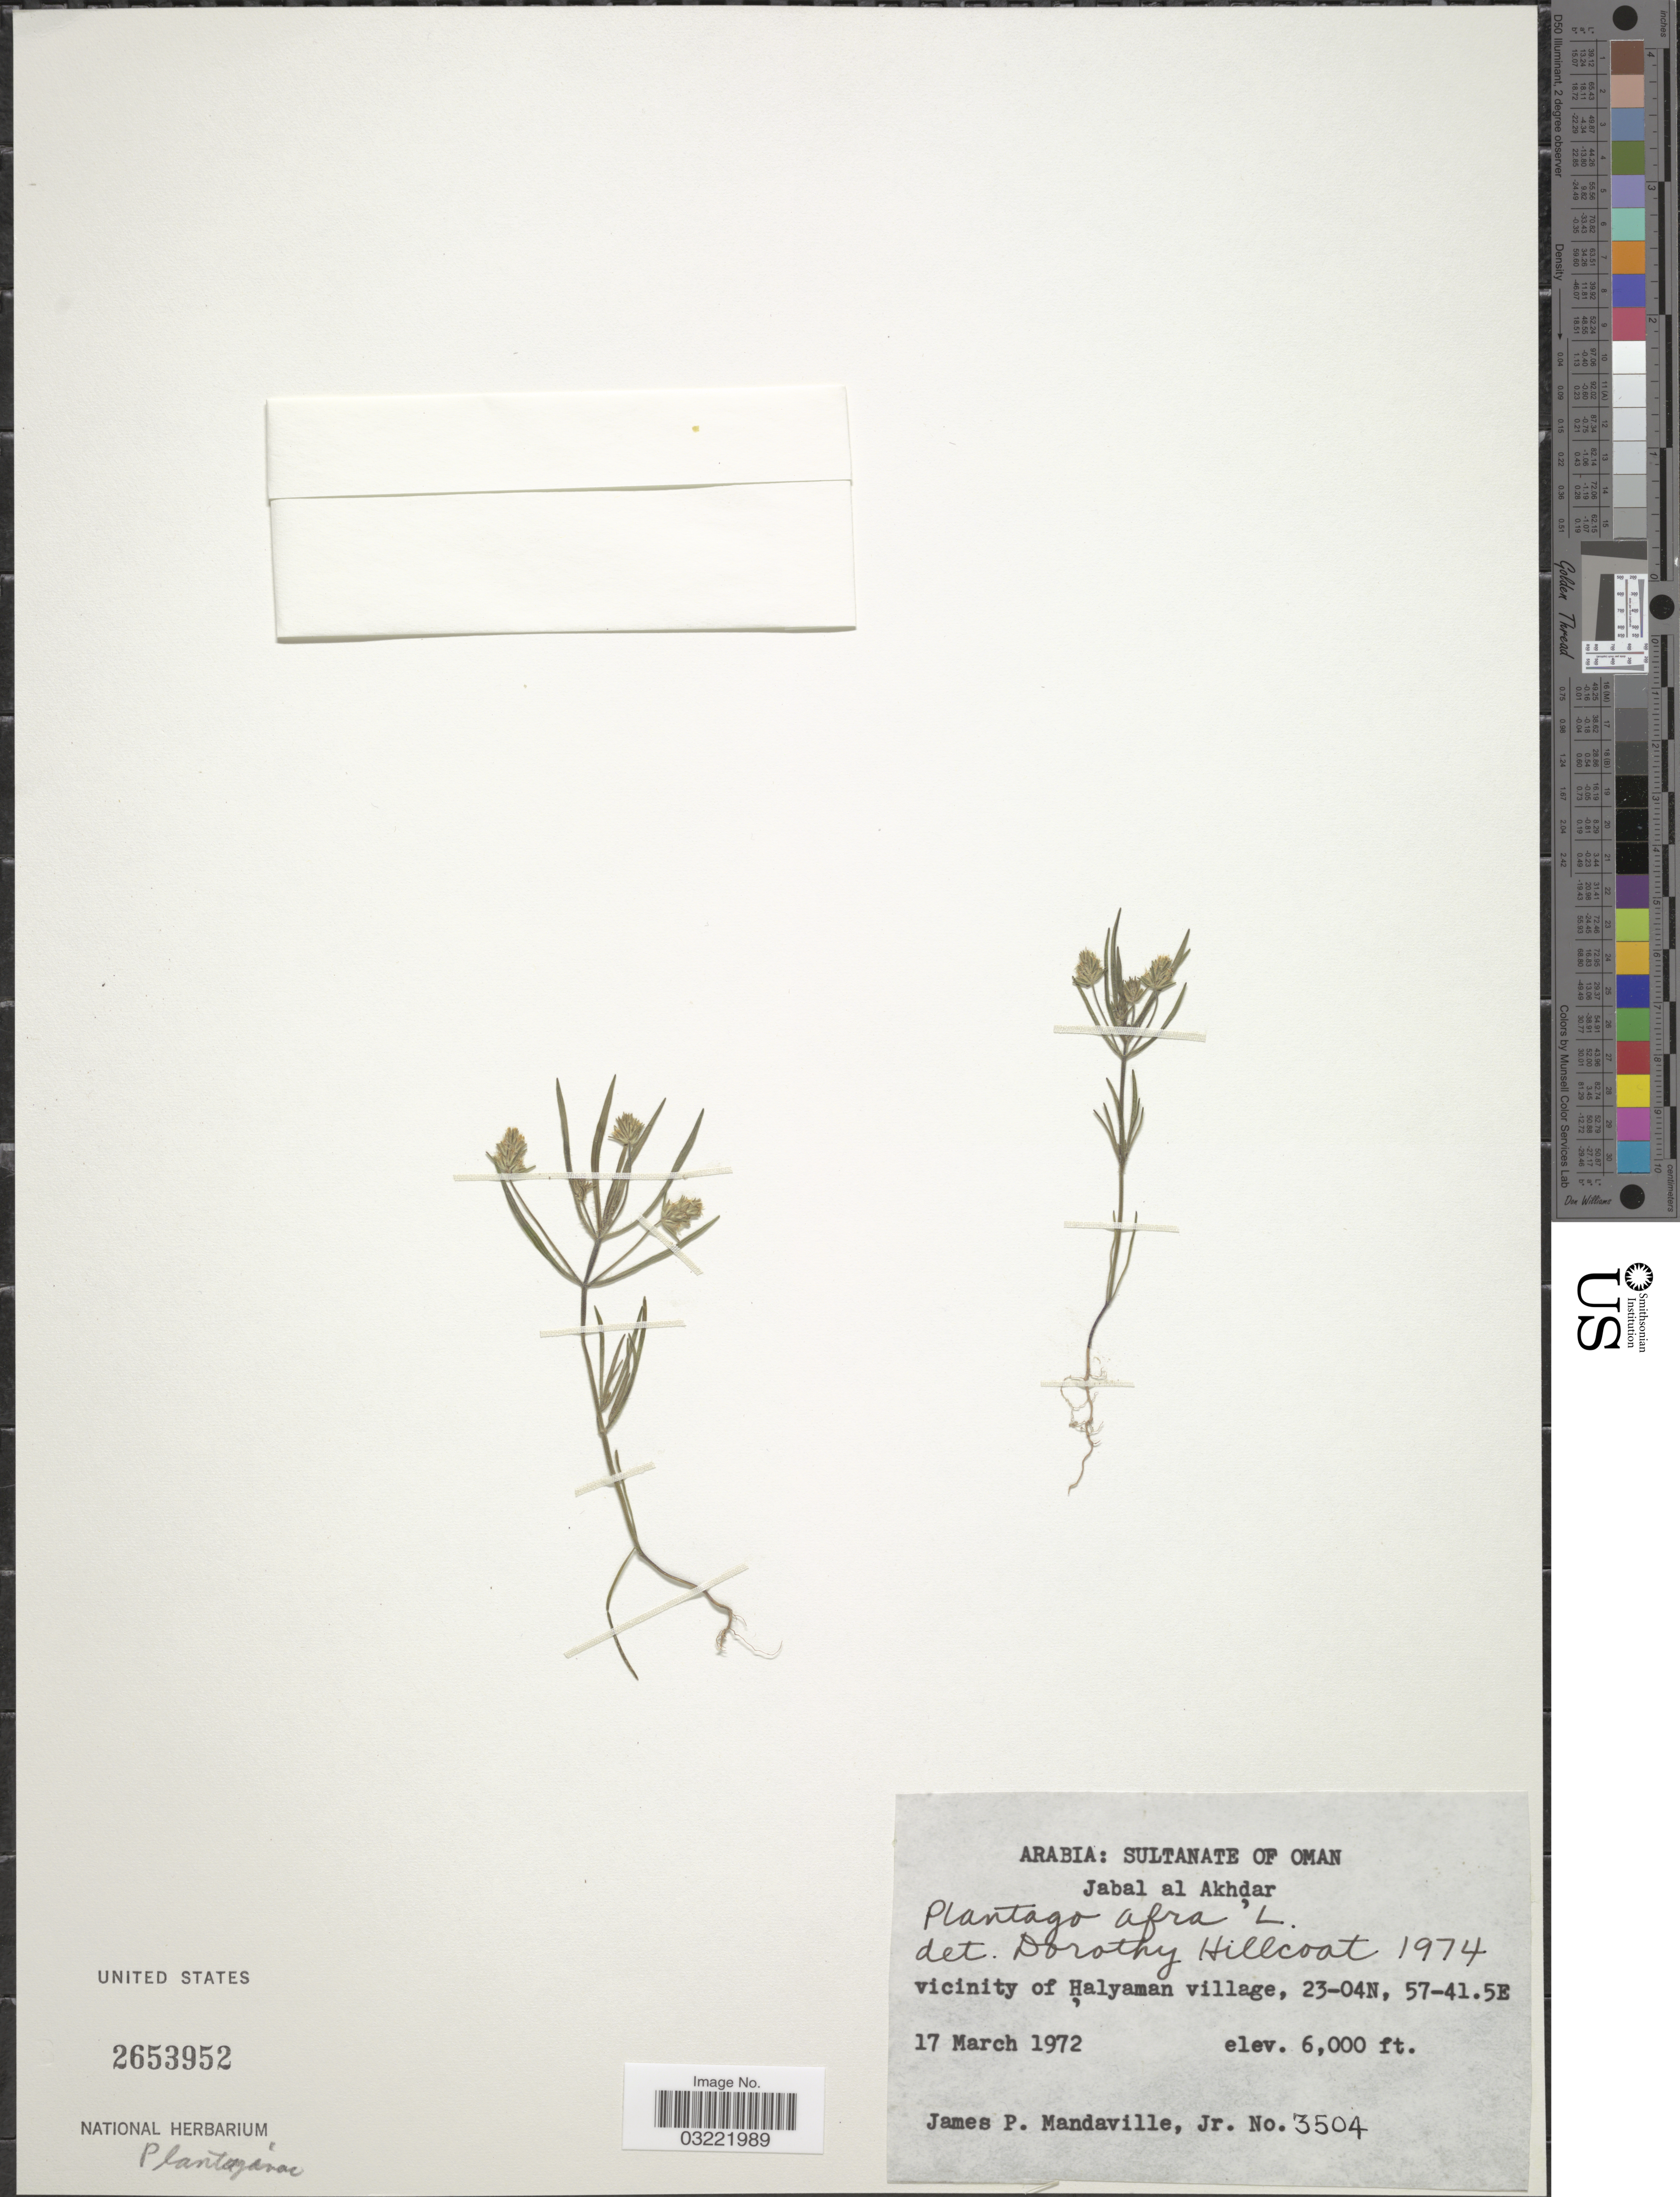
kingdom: Plantae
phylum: Tracheophyta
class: Magnoliopsida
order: Lamiales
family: Plantaginaceae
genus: Plantago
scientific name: Plantago afra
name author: L.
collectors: J. Mandaville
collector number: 3504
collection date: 1972-03-17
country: Oman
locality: Arabia: Sultanate of Oman. Vicinity of Halyaman village.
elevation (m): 1829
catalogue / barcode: US 2653952